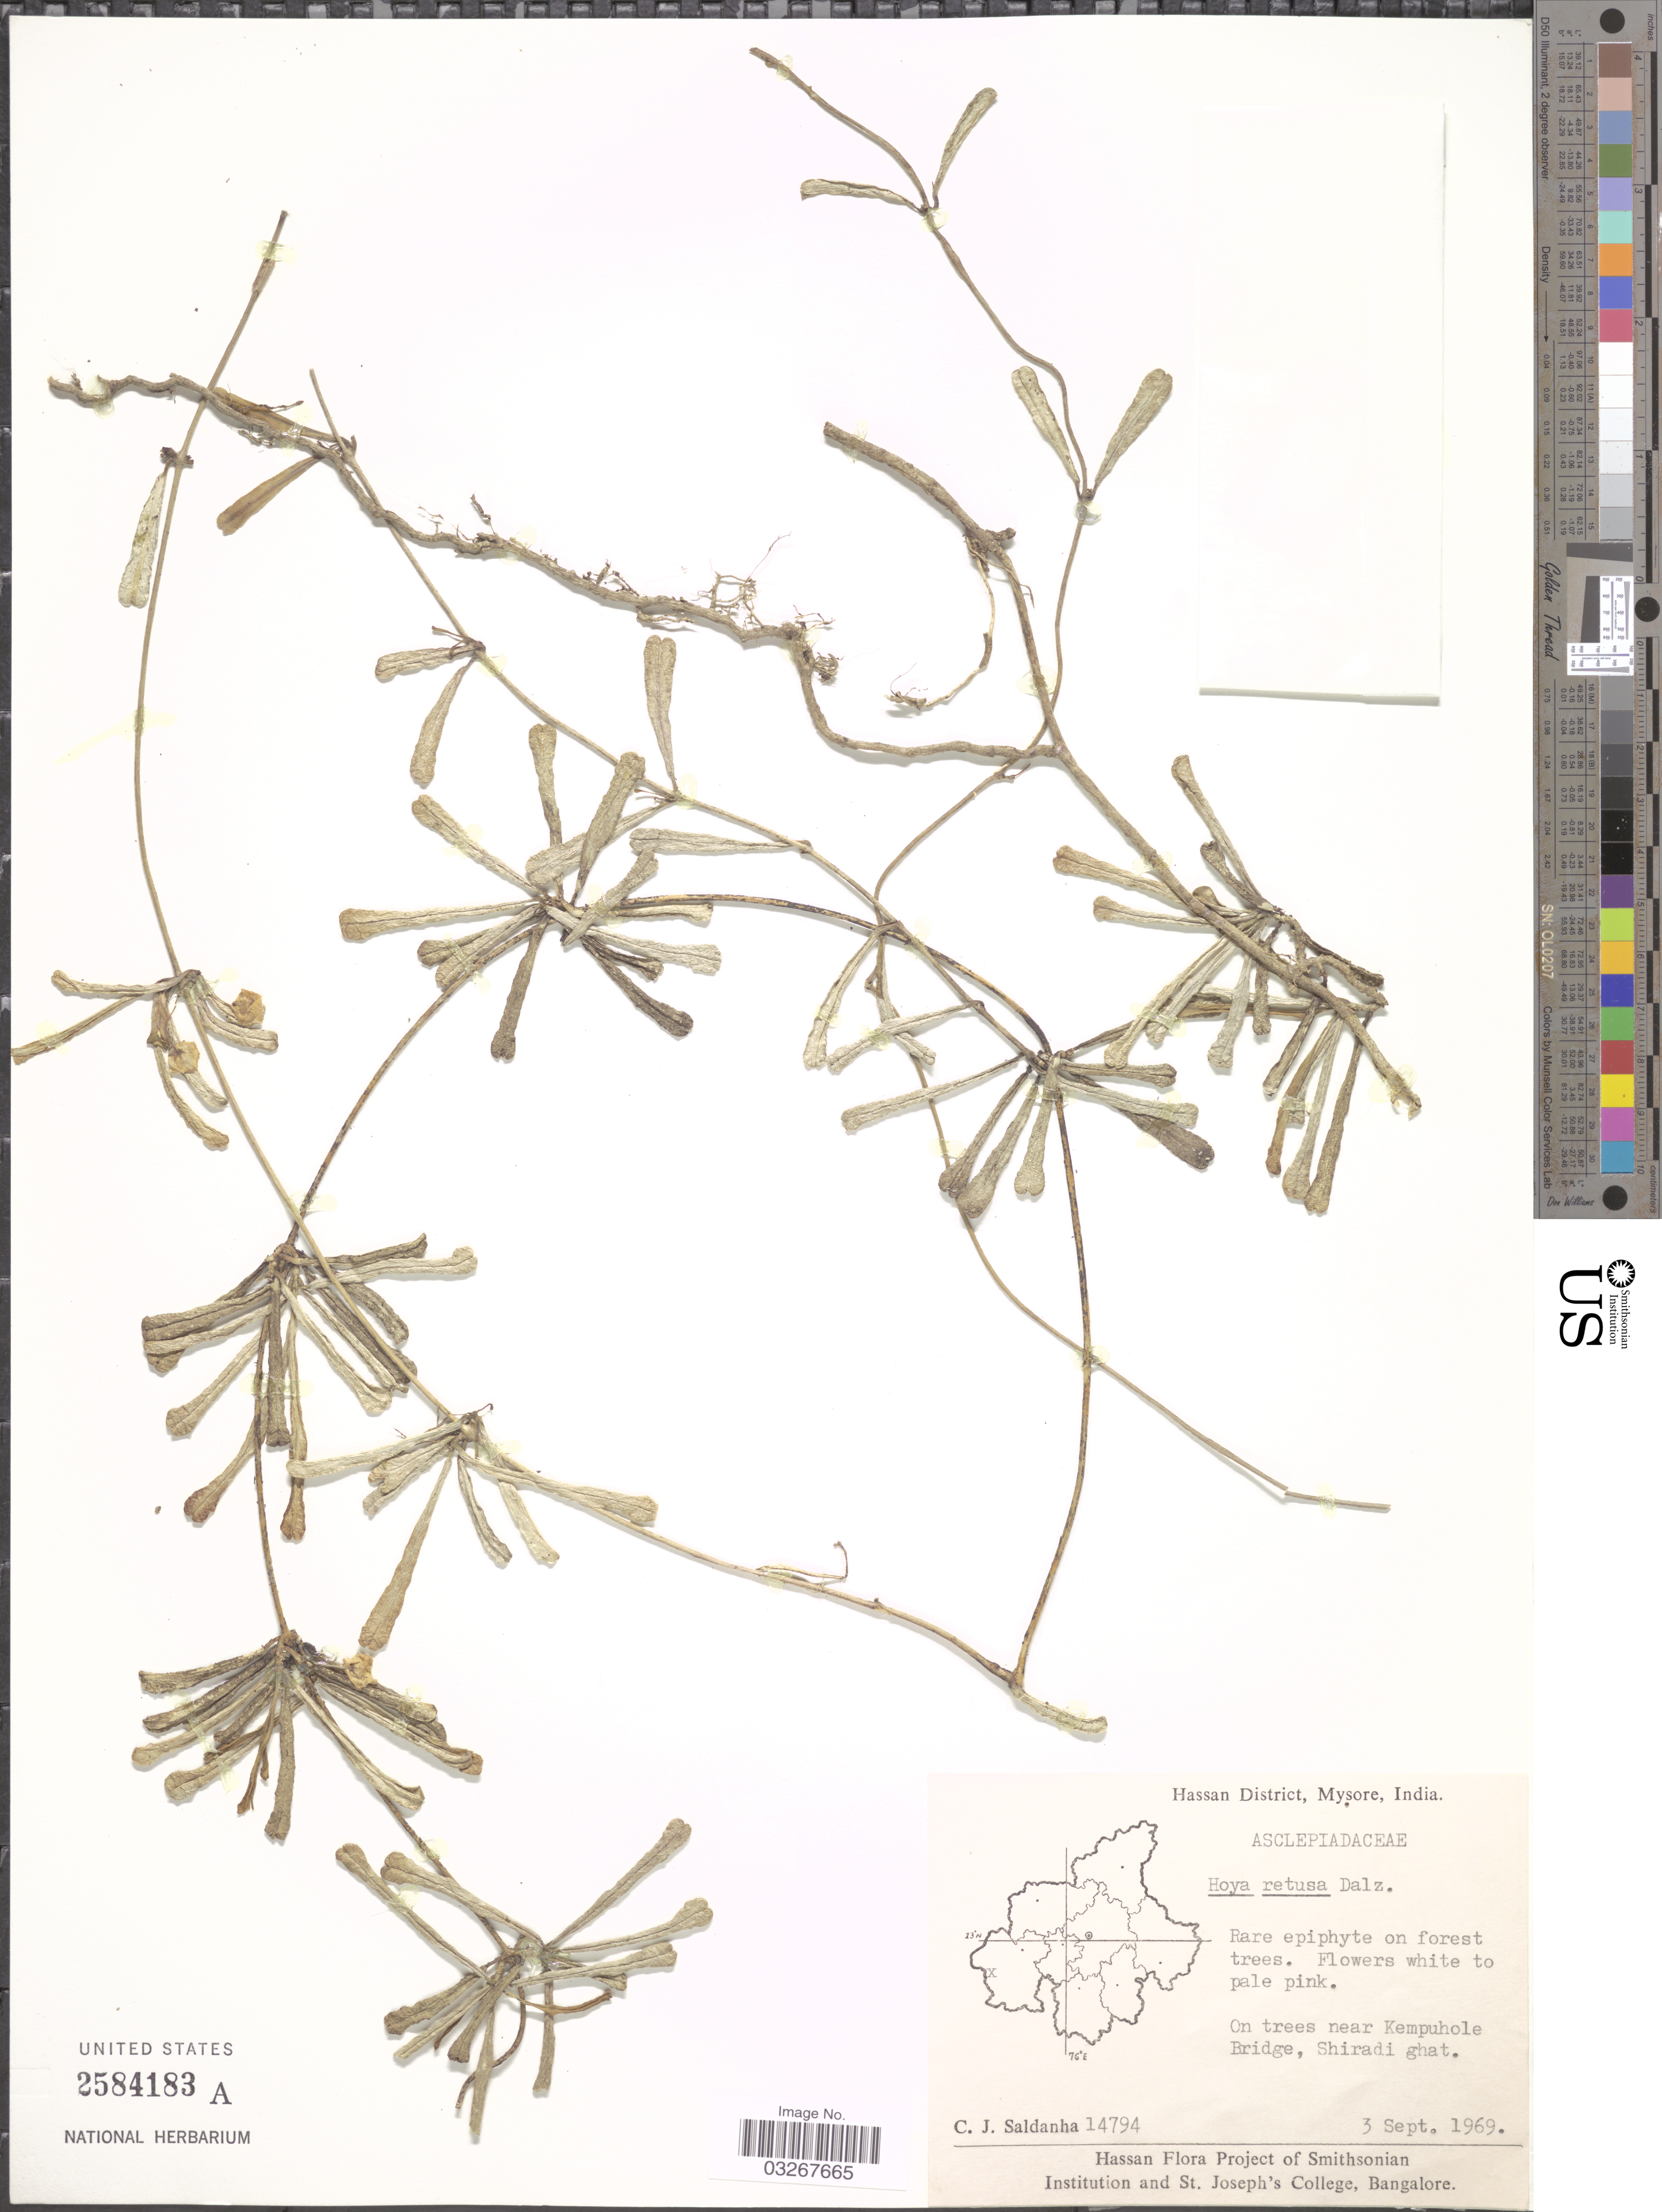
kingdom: Plantae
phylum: Tracheophyta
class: Magnoliopsida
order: Gentianales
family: Apocynaceae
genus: Hoya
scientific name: Hoya retusa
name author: Warb.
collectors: C. Saldanha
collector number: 14794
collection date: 1969-09-03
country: India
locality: Hassan District, Mysore, On trees near Kempuhole Bridge, Shiradi ghat.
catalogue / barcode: US 2584183A